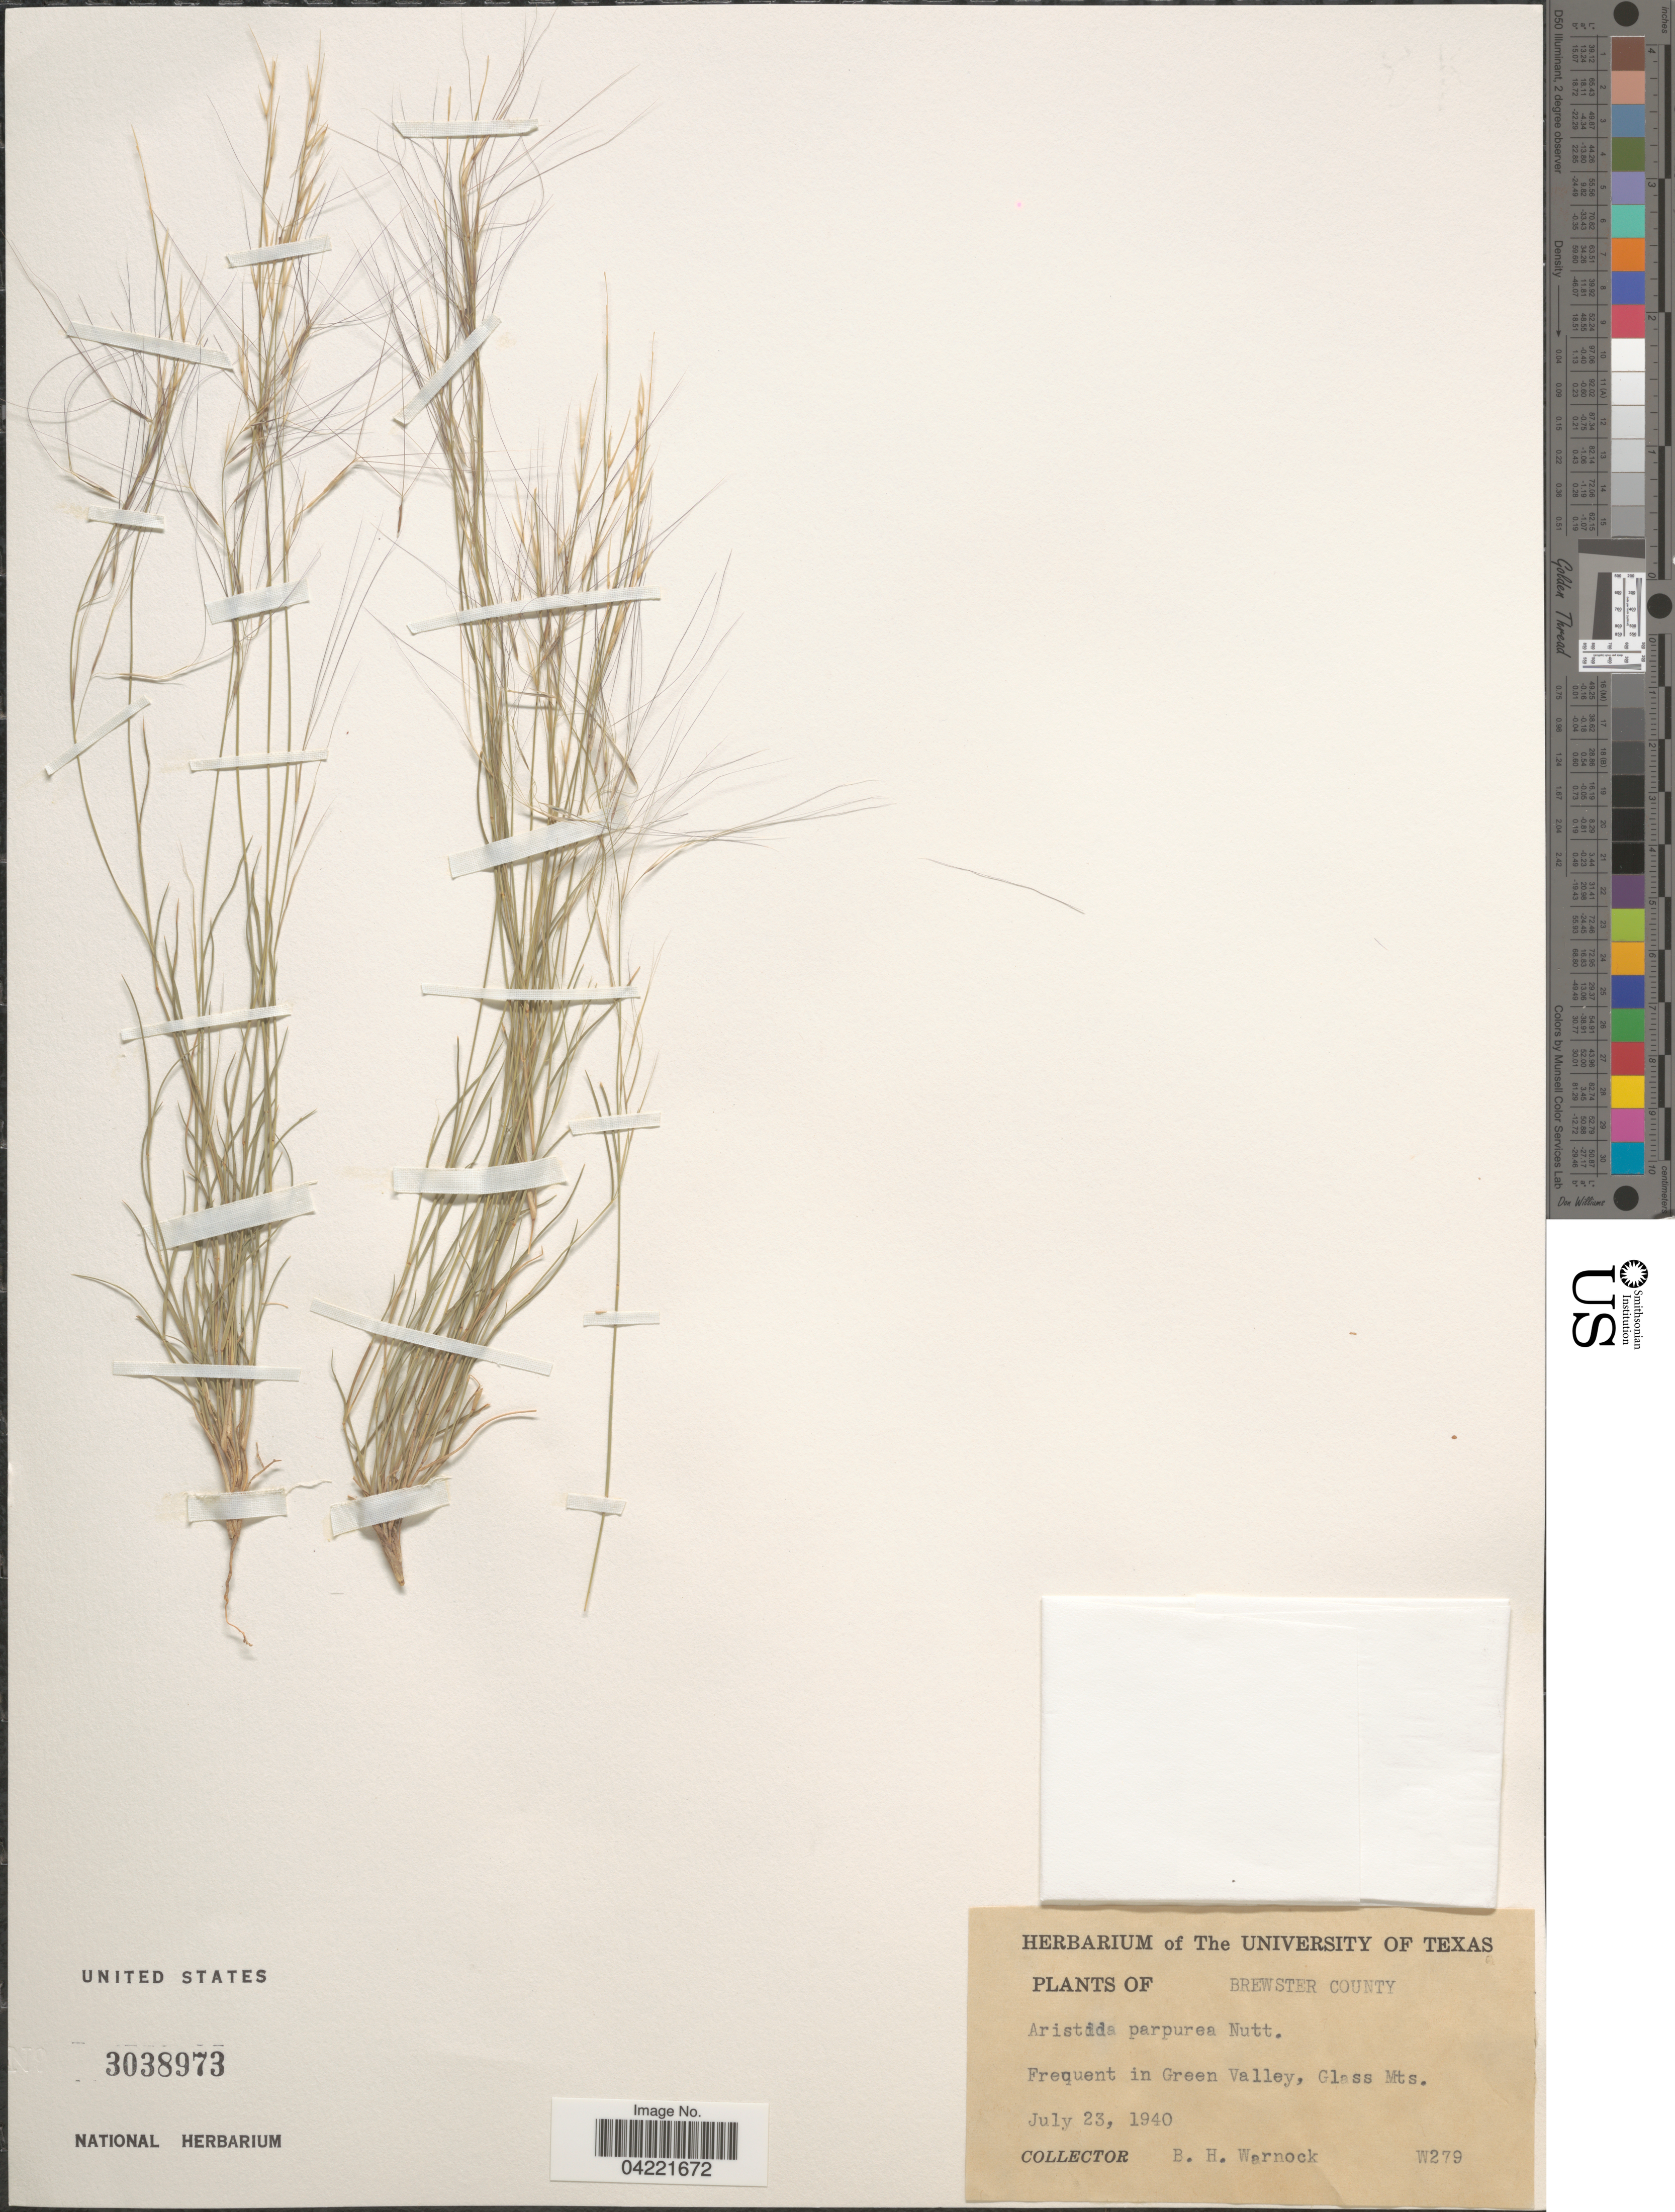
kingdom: Plantae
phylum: Tracheophyta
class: Liliopsida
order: Poales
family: Poaceae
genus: Aristida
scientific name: Aristida purpurea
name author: Nutt.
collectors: B. H. Warnock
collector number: W279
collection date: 1940-07-23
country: United States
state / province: Texas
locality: Brewster County. Frequent in Green Valley, Glass Mts.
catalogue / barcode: US 3038973